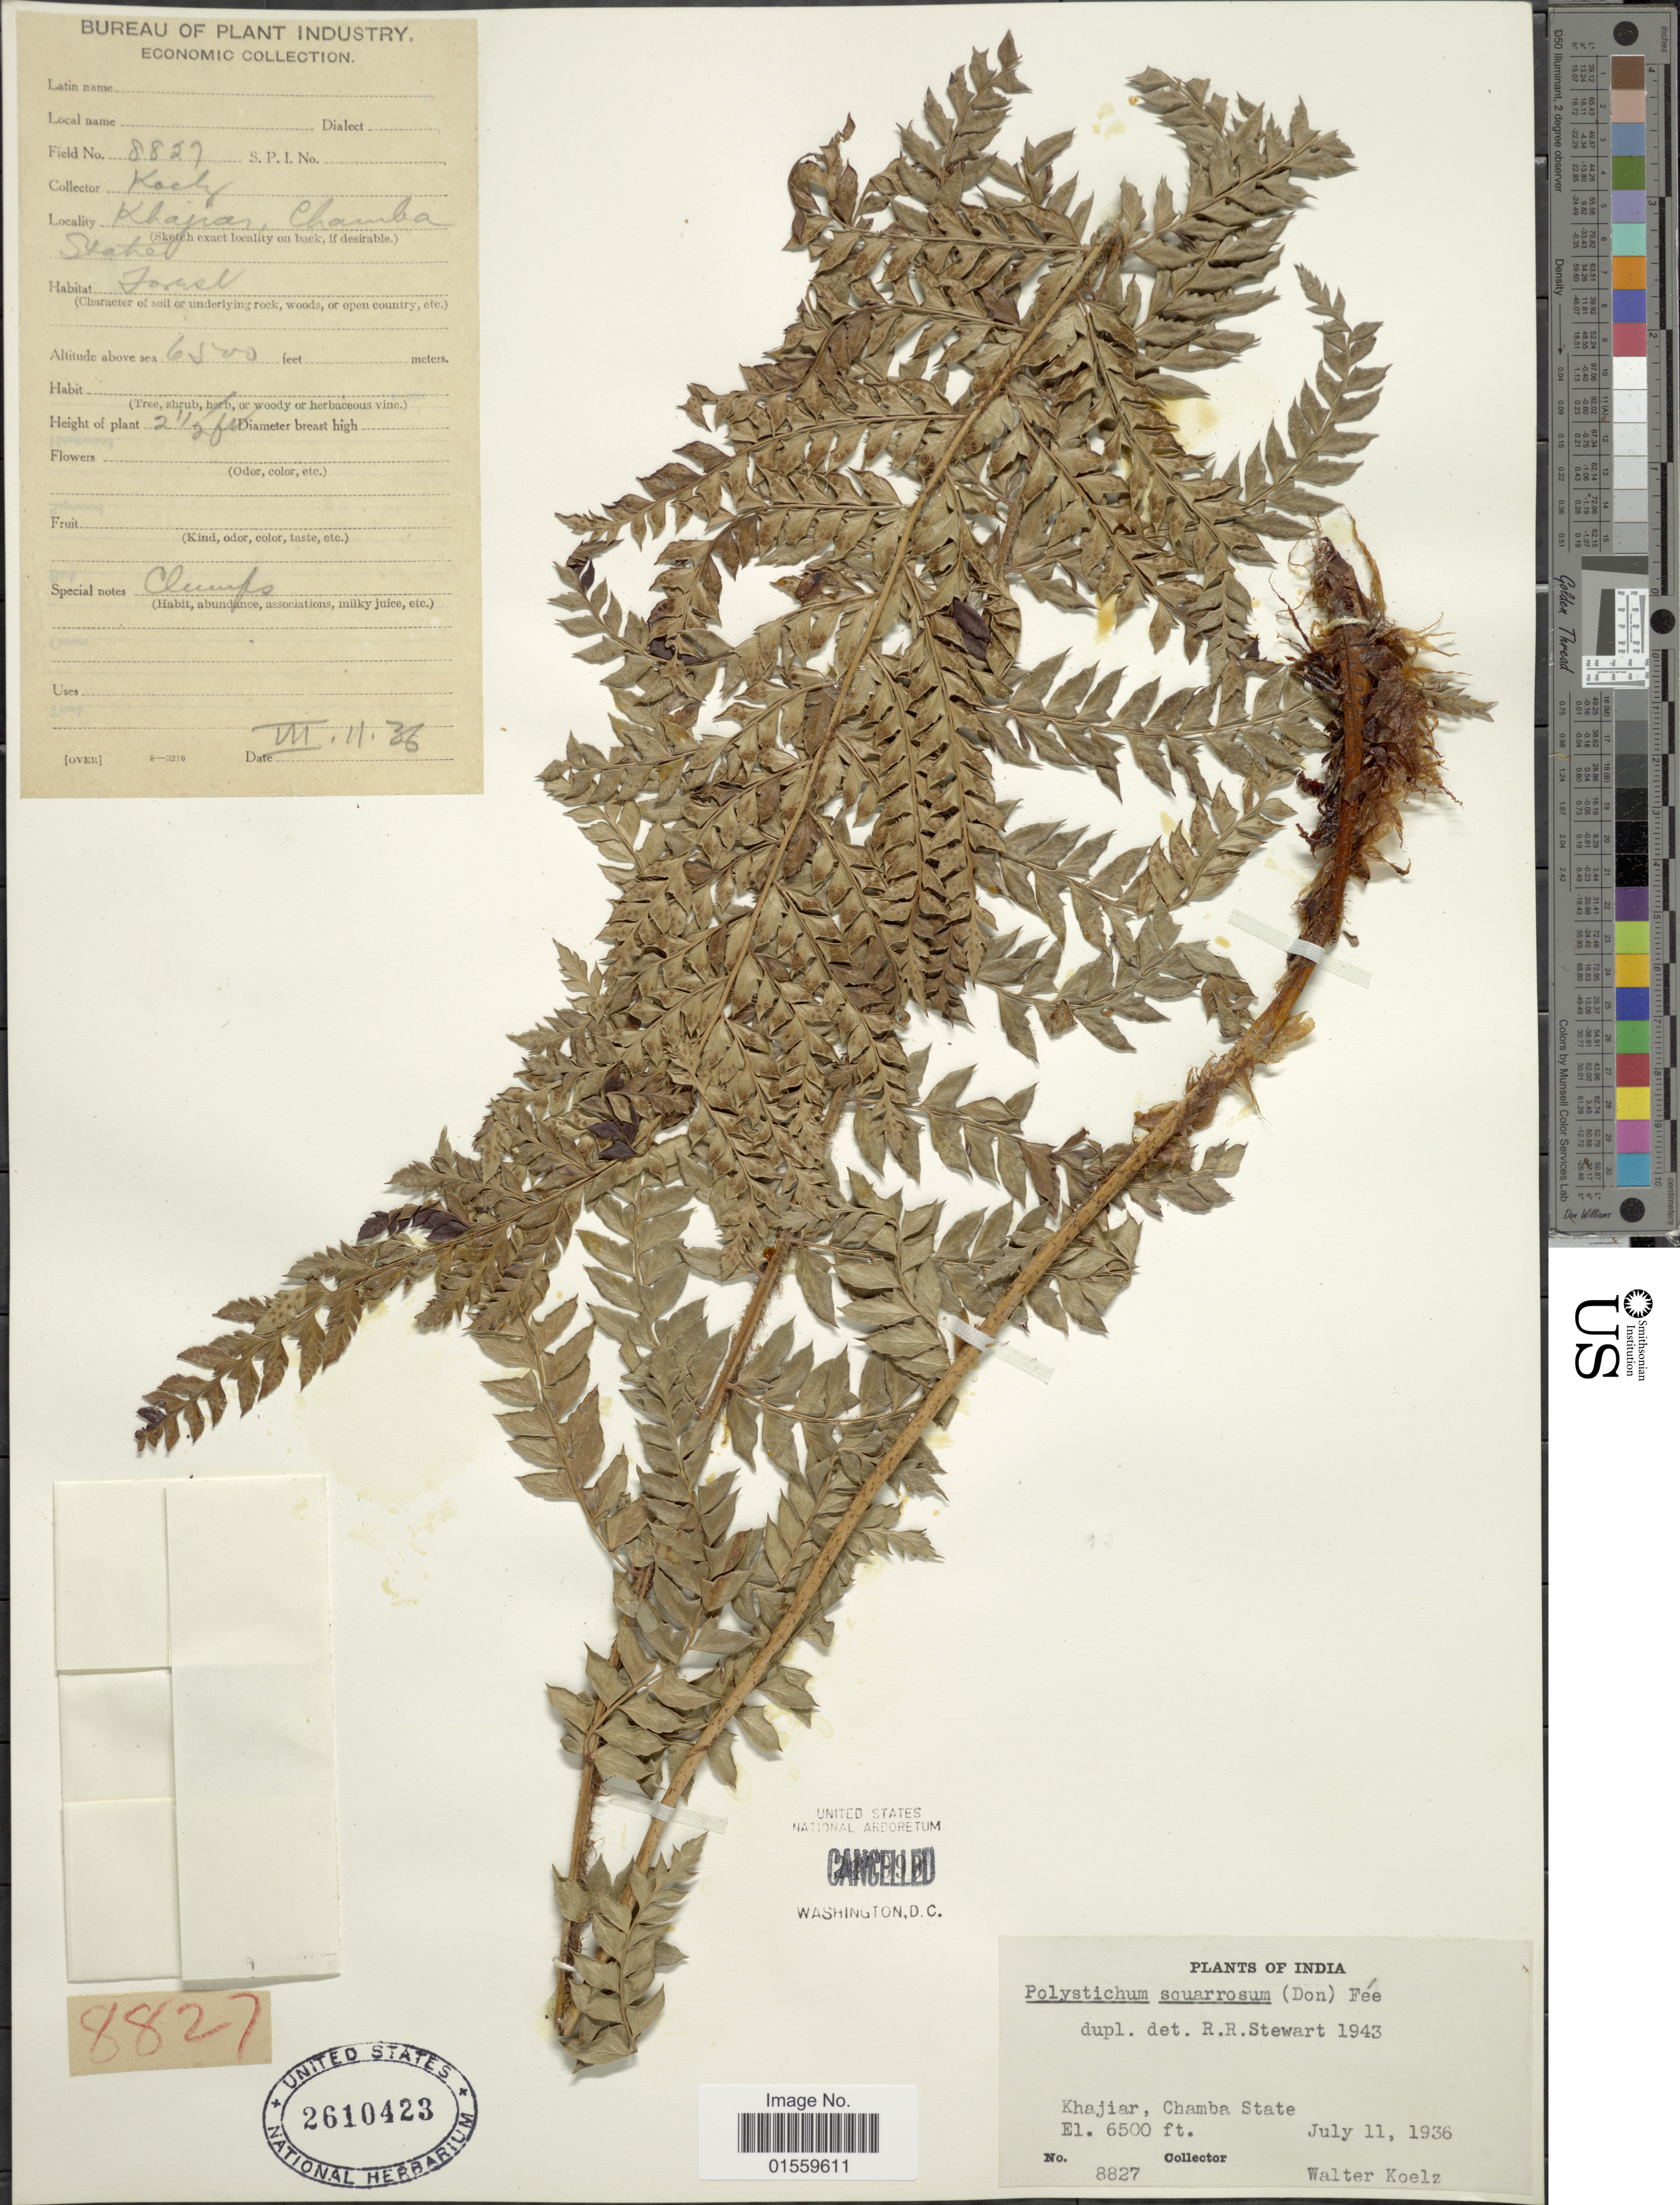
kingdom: Plantae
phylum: Tracheophyta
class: Polypodiopsida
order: Polypodiales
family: Dryopteridaceae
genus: Polystichum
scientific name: Polystichum squarrosum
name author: (D. Don) Fée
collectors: W. N. Koelz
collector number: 8827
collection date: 1936-07-11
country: India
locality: Khajiar, Chamba State.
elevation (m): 1981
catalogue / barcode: US 2610423